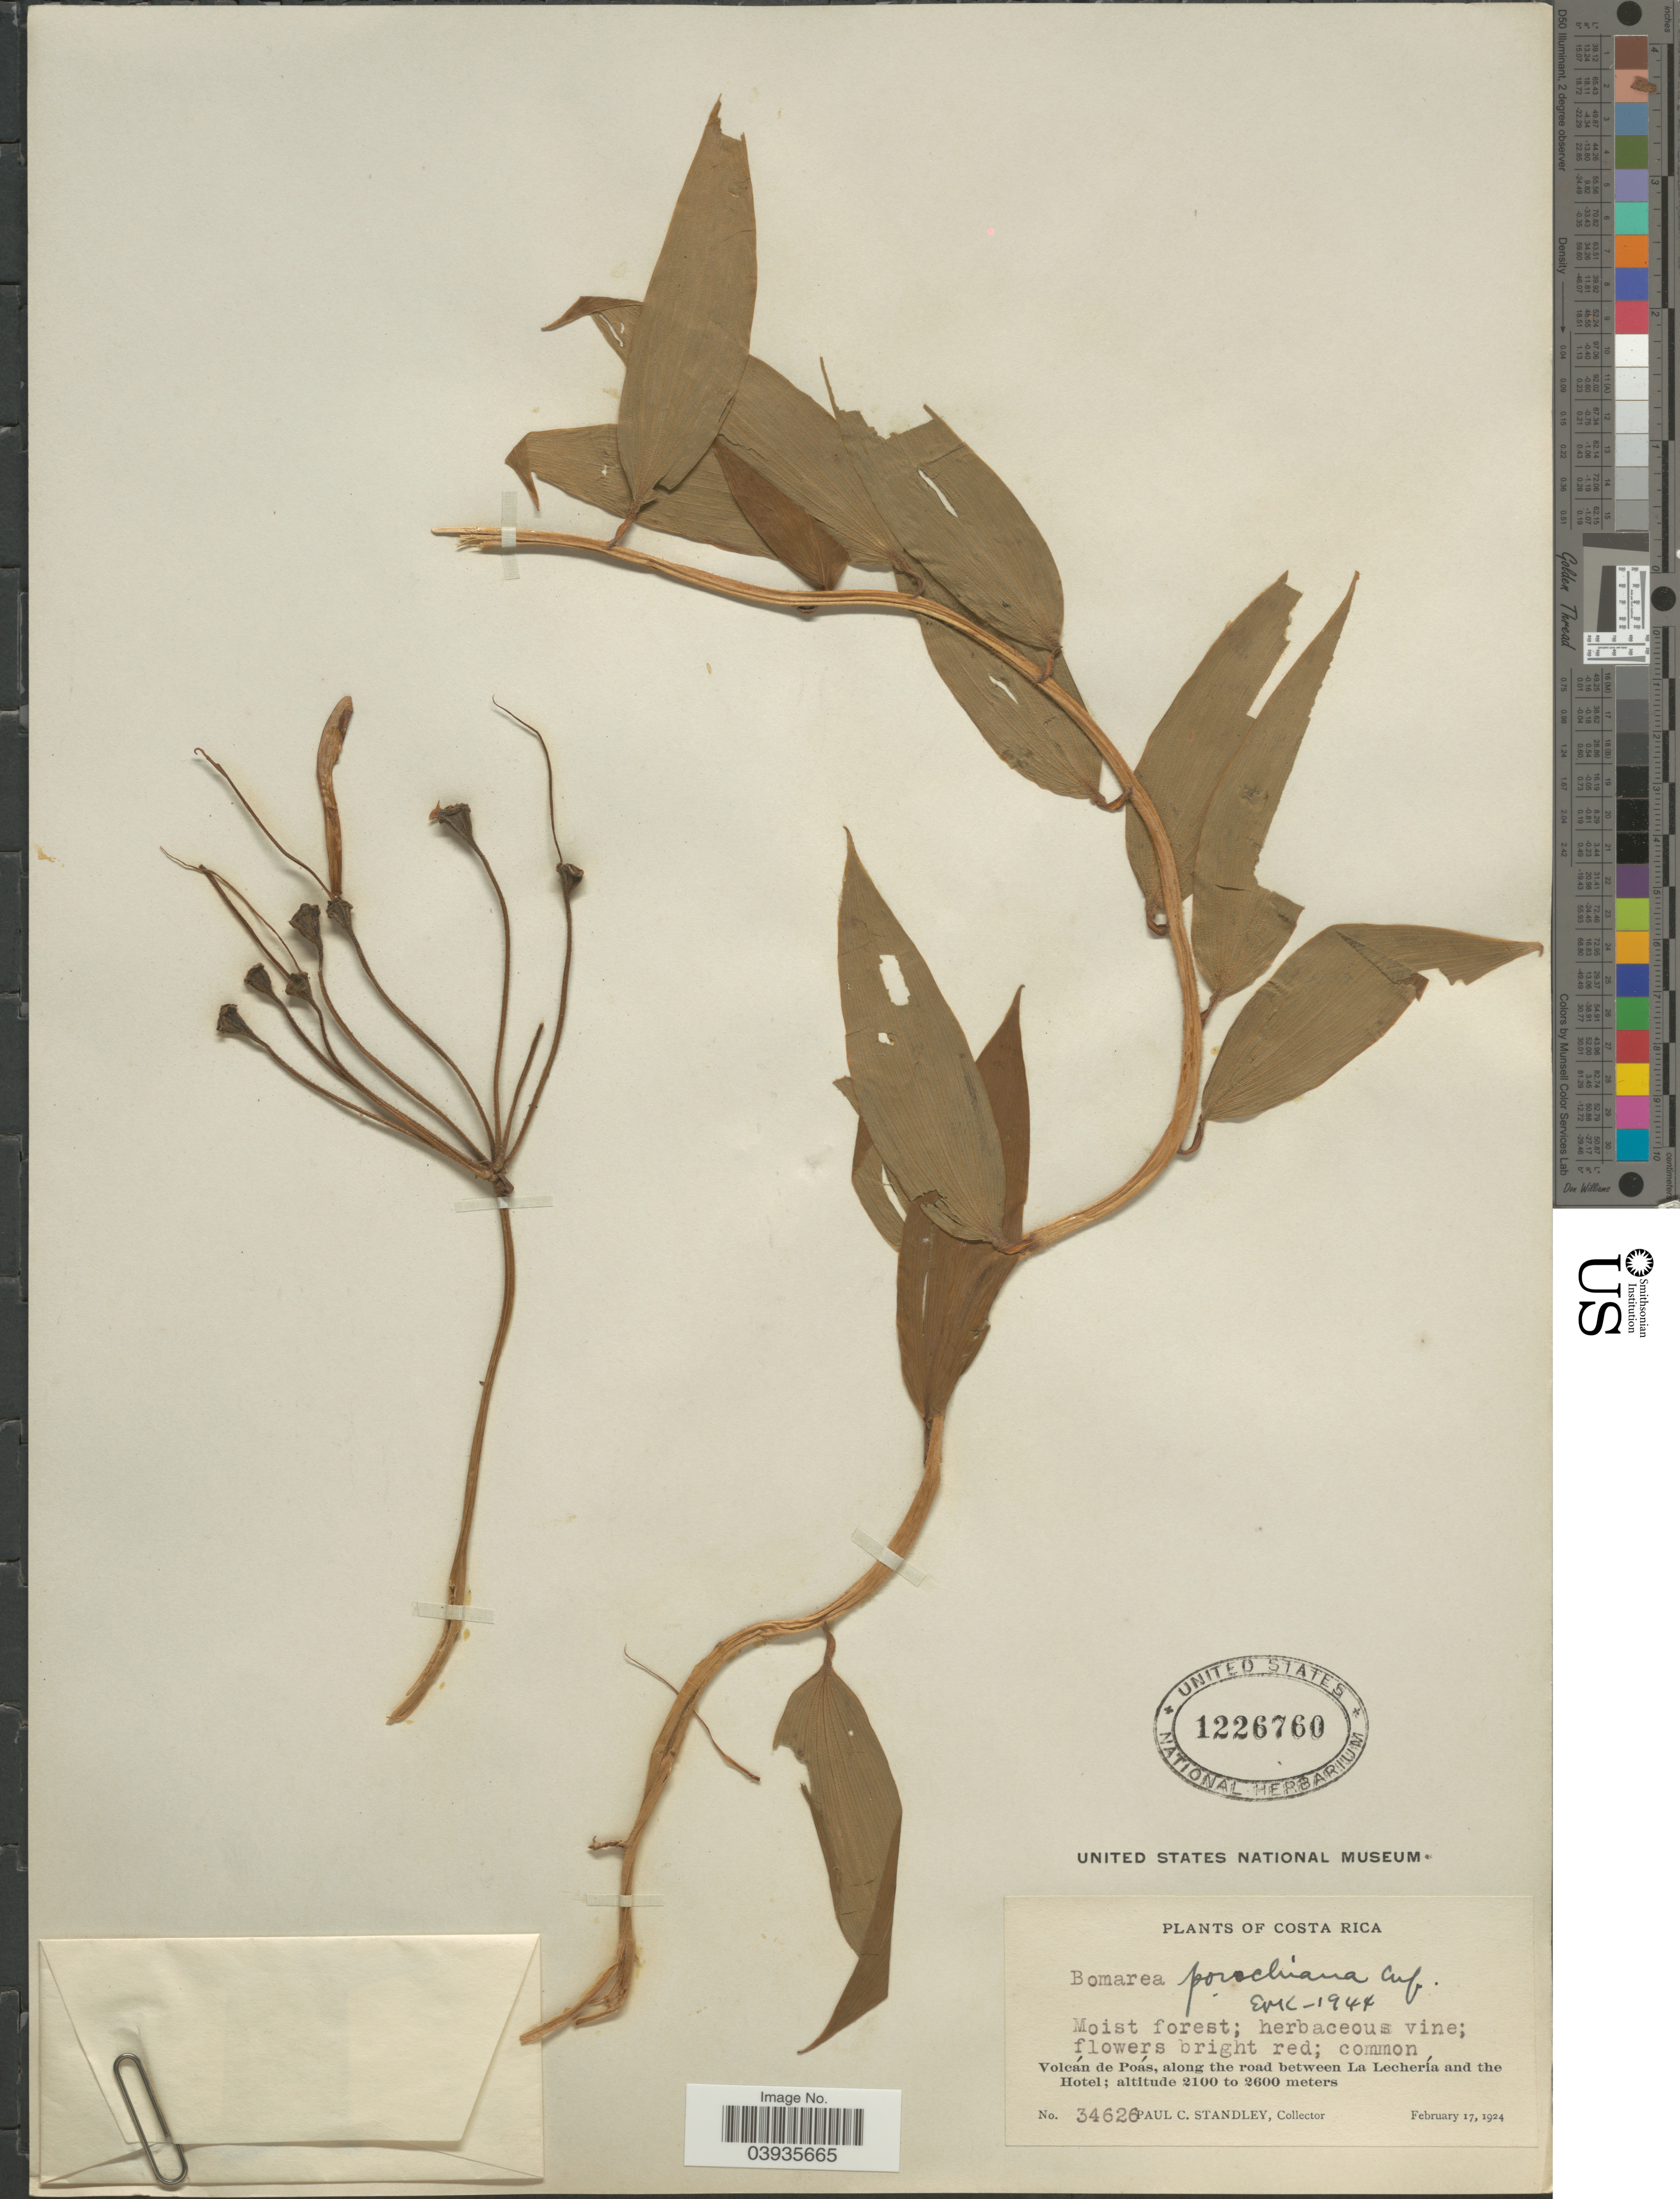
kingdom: Plantae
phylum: Tracheophyta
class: Liliopsida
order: Liliales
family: Alstroemeriaceae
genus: Bomarea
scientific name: Bomarea porschiana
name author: Cufod.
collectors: P. C. Standley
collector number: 34626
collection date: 1924-02-17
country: Costa Rica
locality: Volcán de Poás, along the road between La Lechería and the Hotel.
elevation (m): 2100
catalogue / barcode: US 1226760